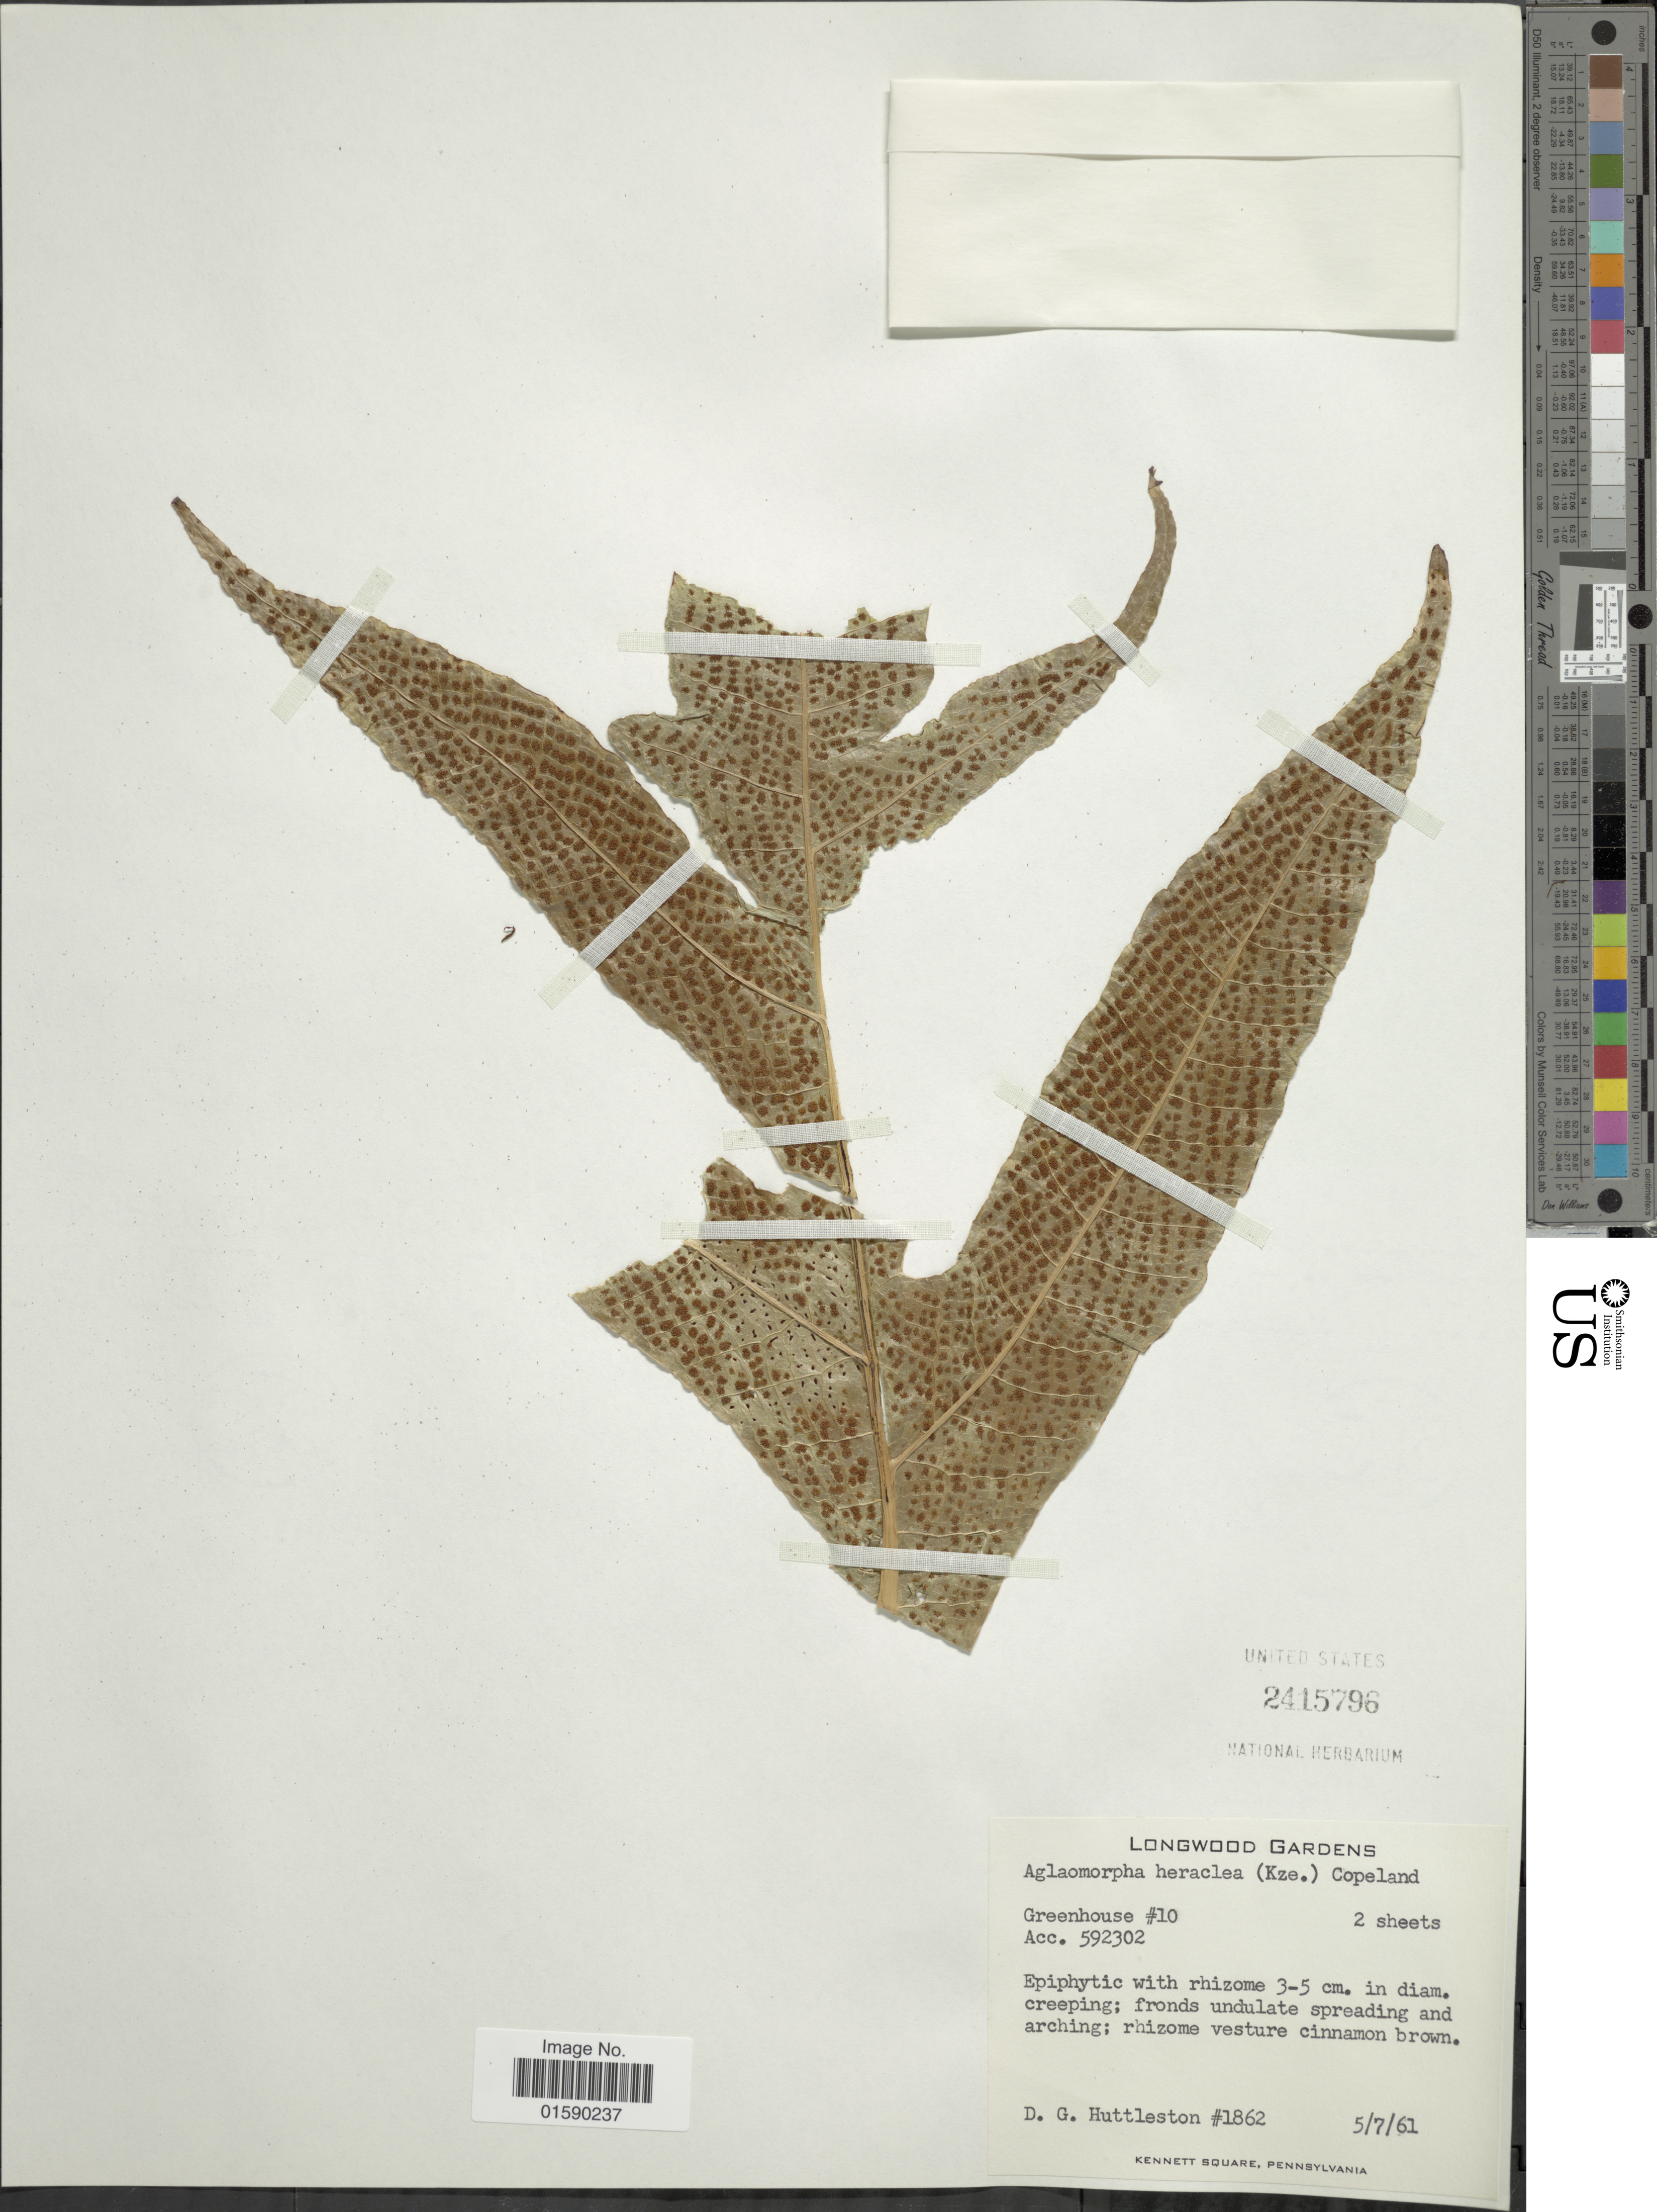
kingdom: Plantae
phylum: Tracheophyta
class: Polypodiopsida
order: Polypodiales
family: Polypodiaceae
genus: Aglaomorpha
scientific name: Aglaomorpha heraclea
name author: (Kunze) Copel.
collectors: D. G. Huttleston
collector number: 1862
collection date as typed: Transcribed d/m/y: 5/7/61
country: United States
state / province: Pennsylvania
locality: Longwood Gardens, Greenhouse #10.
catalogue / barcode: US 241796